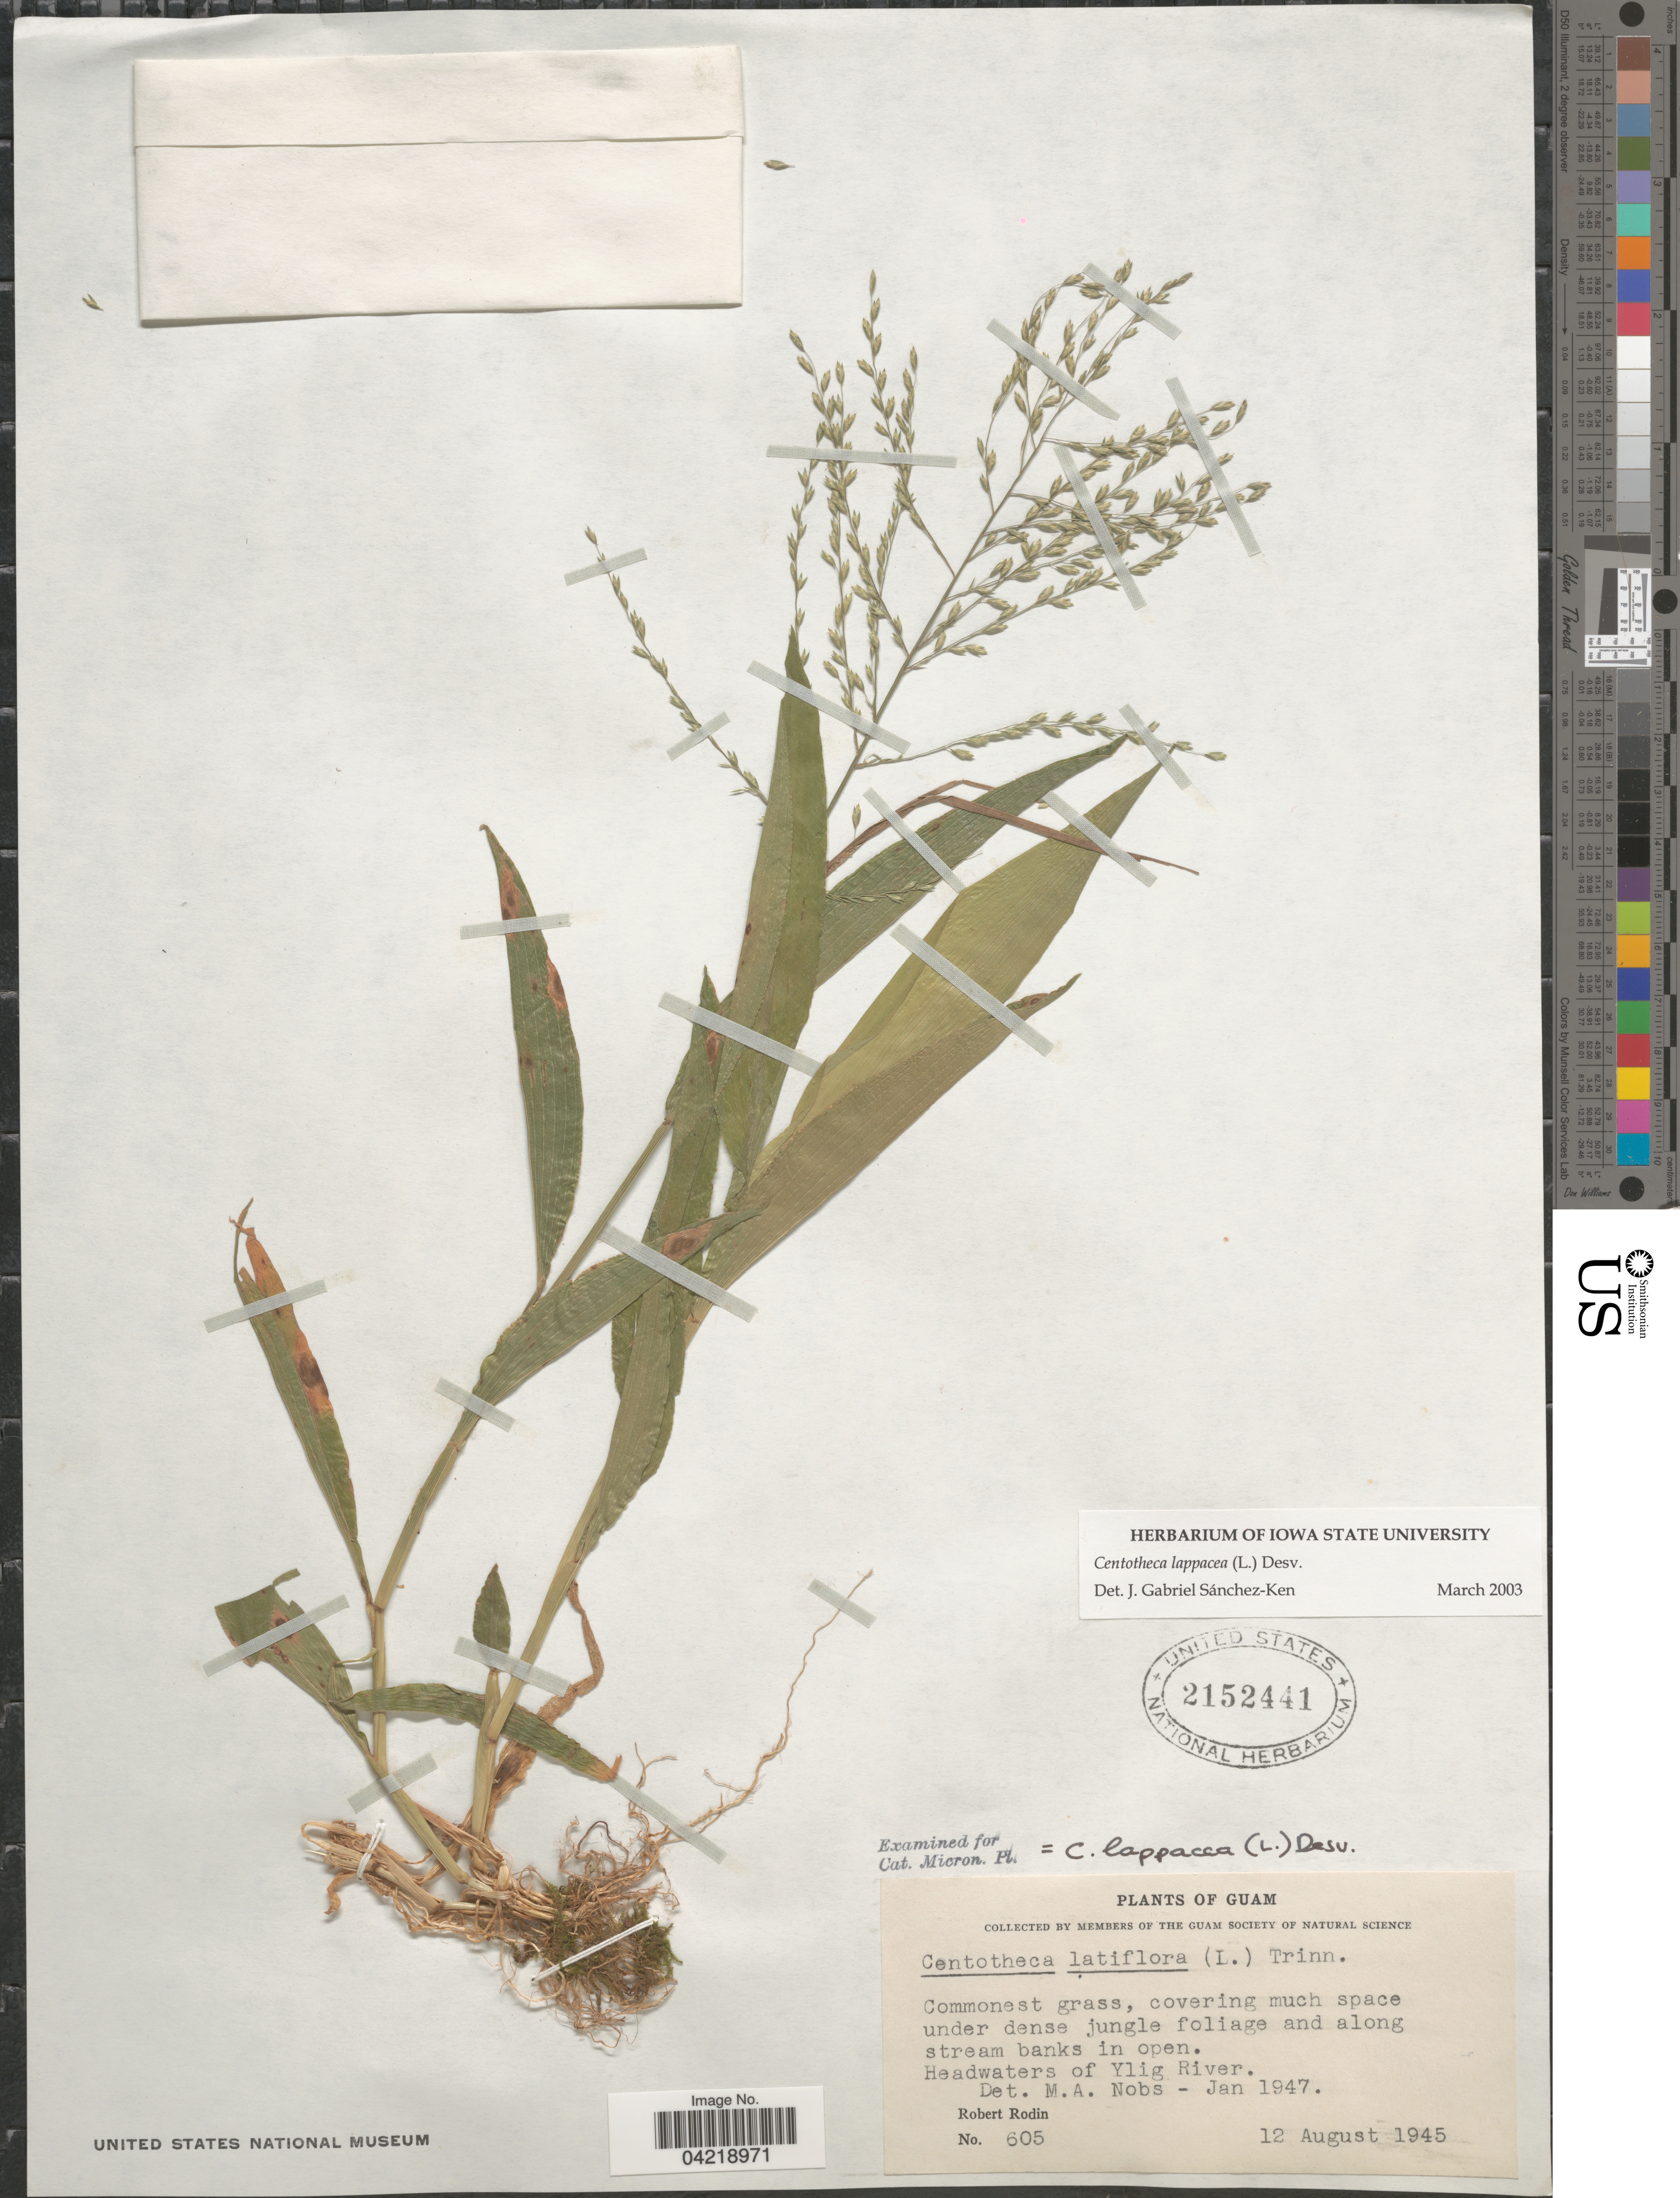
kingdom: Plantae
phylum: Tracheophyta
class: Liliopsida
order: Poales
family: Poaceae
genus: Centotheca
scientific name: Centotheca lappacea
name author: (L.) Desv.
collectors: R. Rodin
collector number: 605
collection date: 1945-08-12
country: Guam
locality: Headwaters of Ylig River.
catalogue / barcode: US 2152441